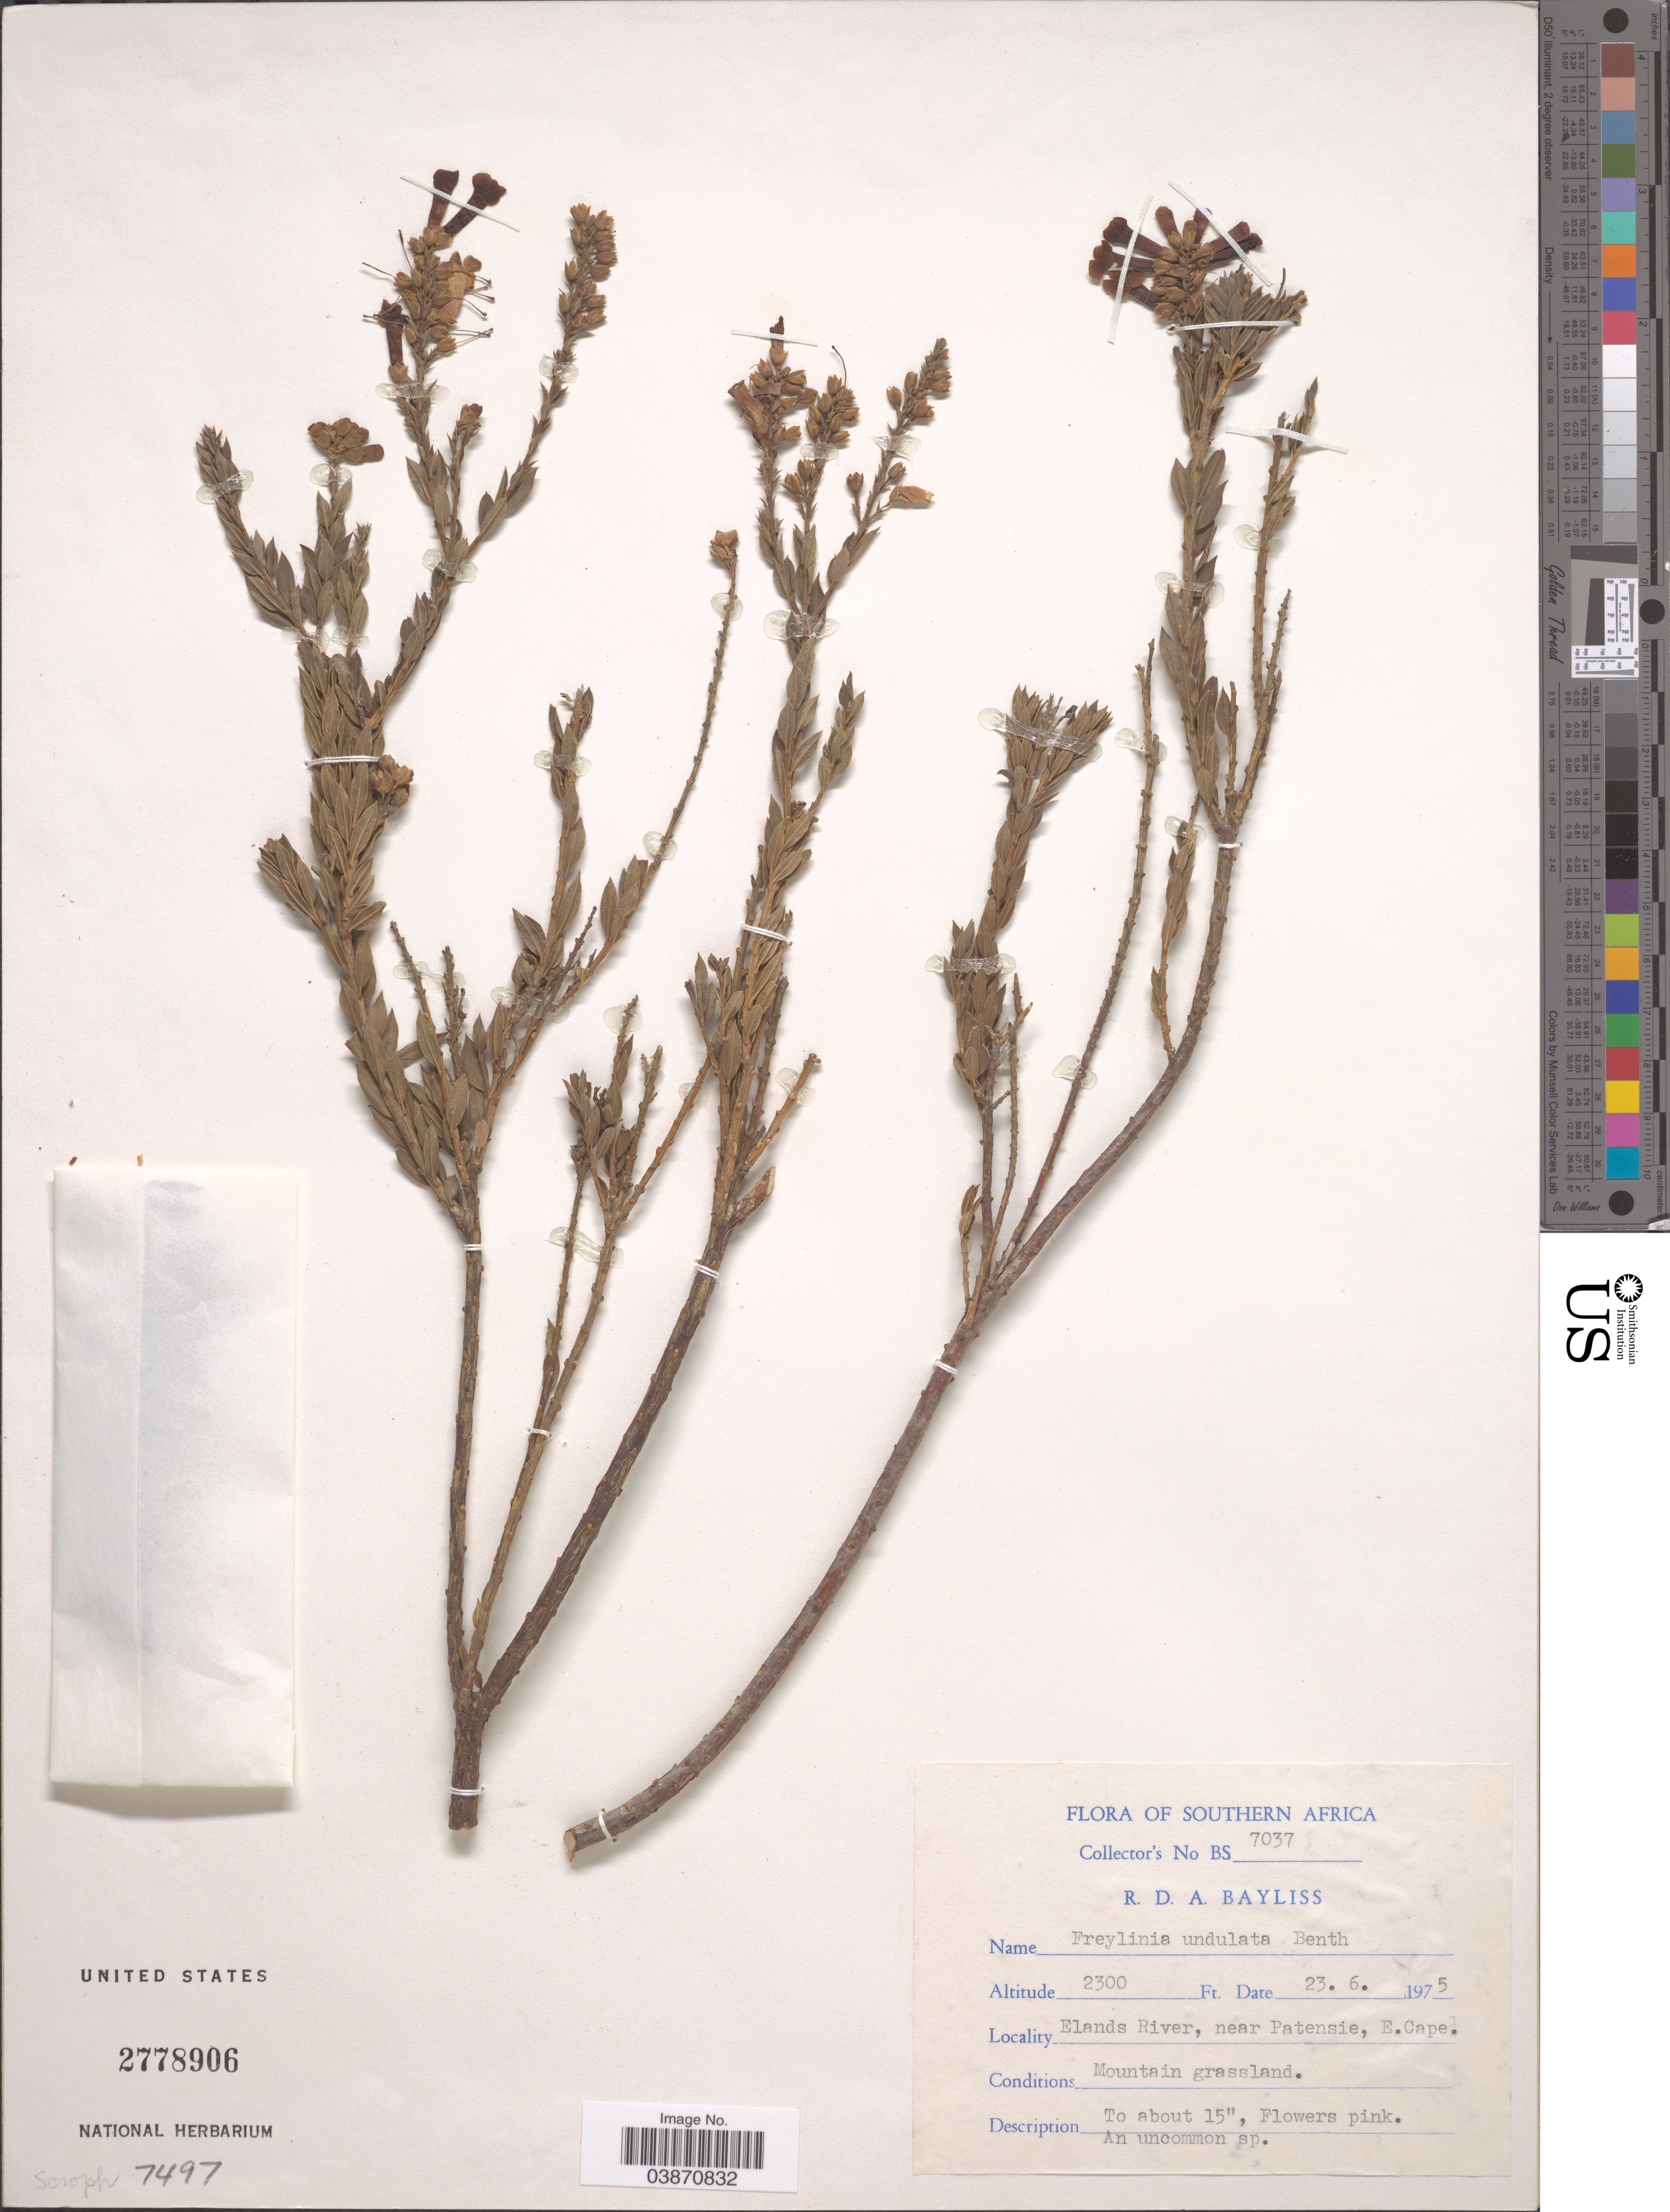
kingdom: Plantae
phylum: Tracheophyta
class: Magnoliopsida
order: Lamiales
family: Scrophulariaceae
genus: Freylinia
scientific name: Freylinia undulata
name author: (L.) Benth.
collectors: R. Bayliss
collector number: BS 7037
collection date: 1975-06-23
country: South Africa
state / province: Eastern Cape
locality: Southern Africa. Elands River, near Patensie, E. Cape.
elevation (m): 701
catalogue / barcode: US 2778906